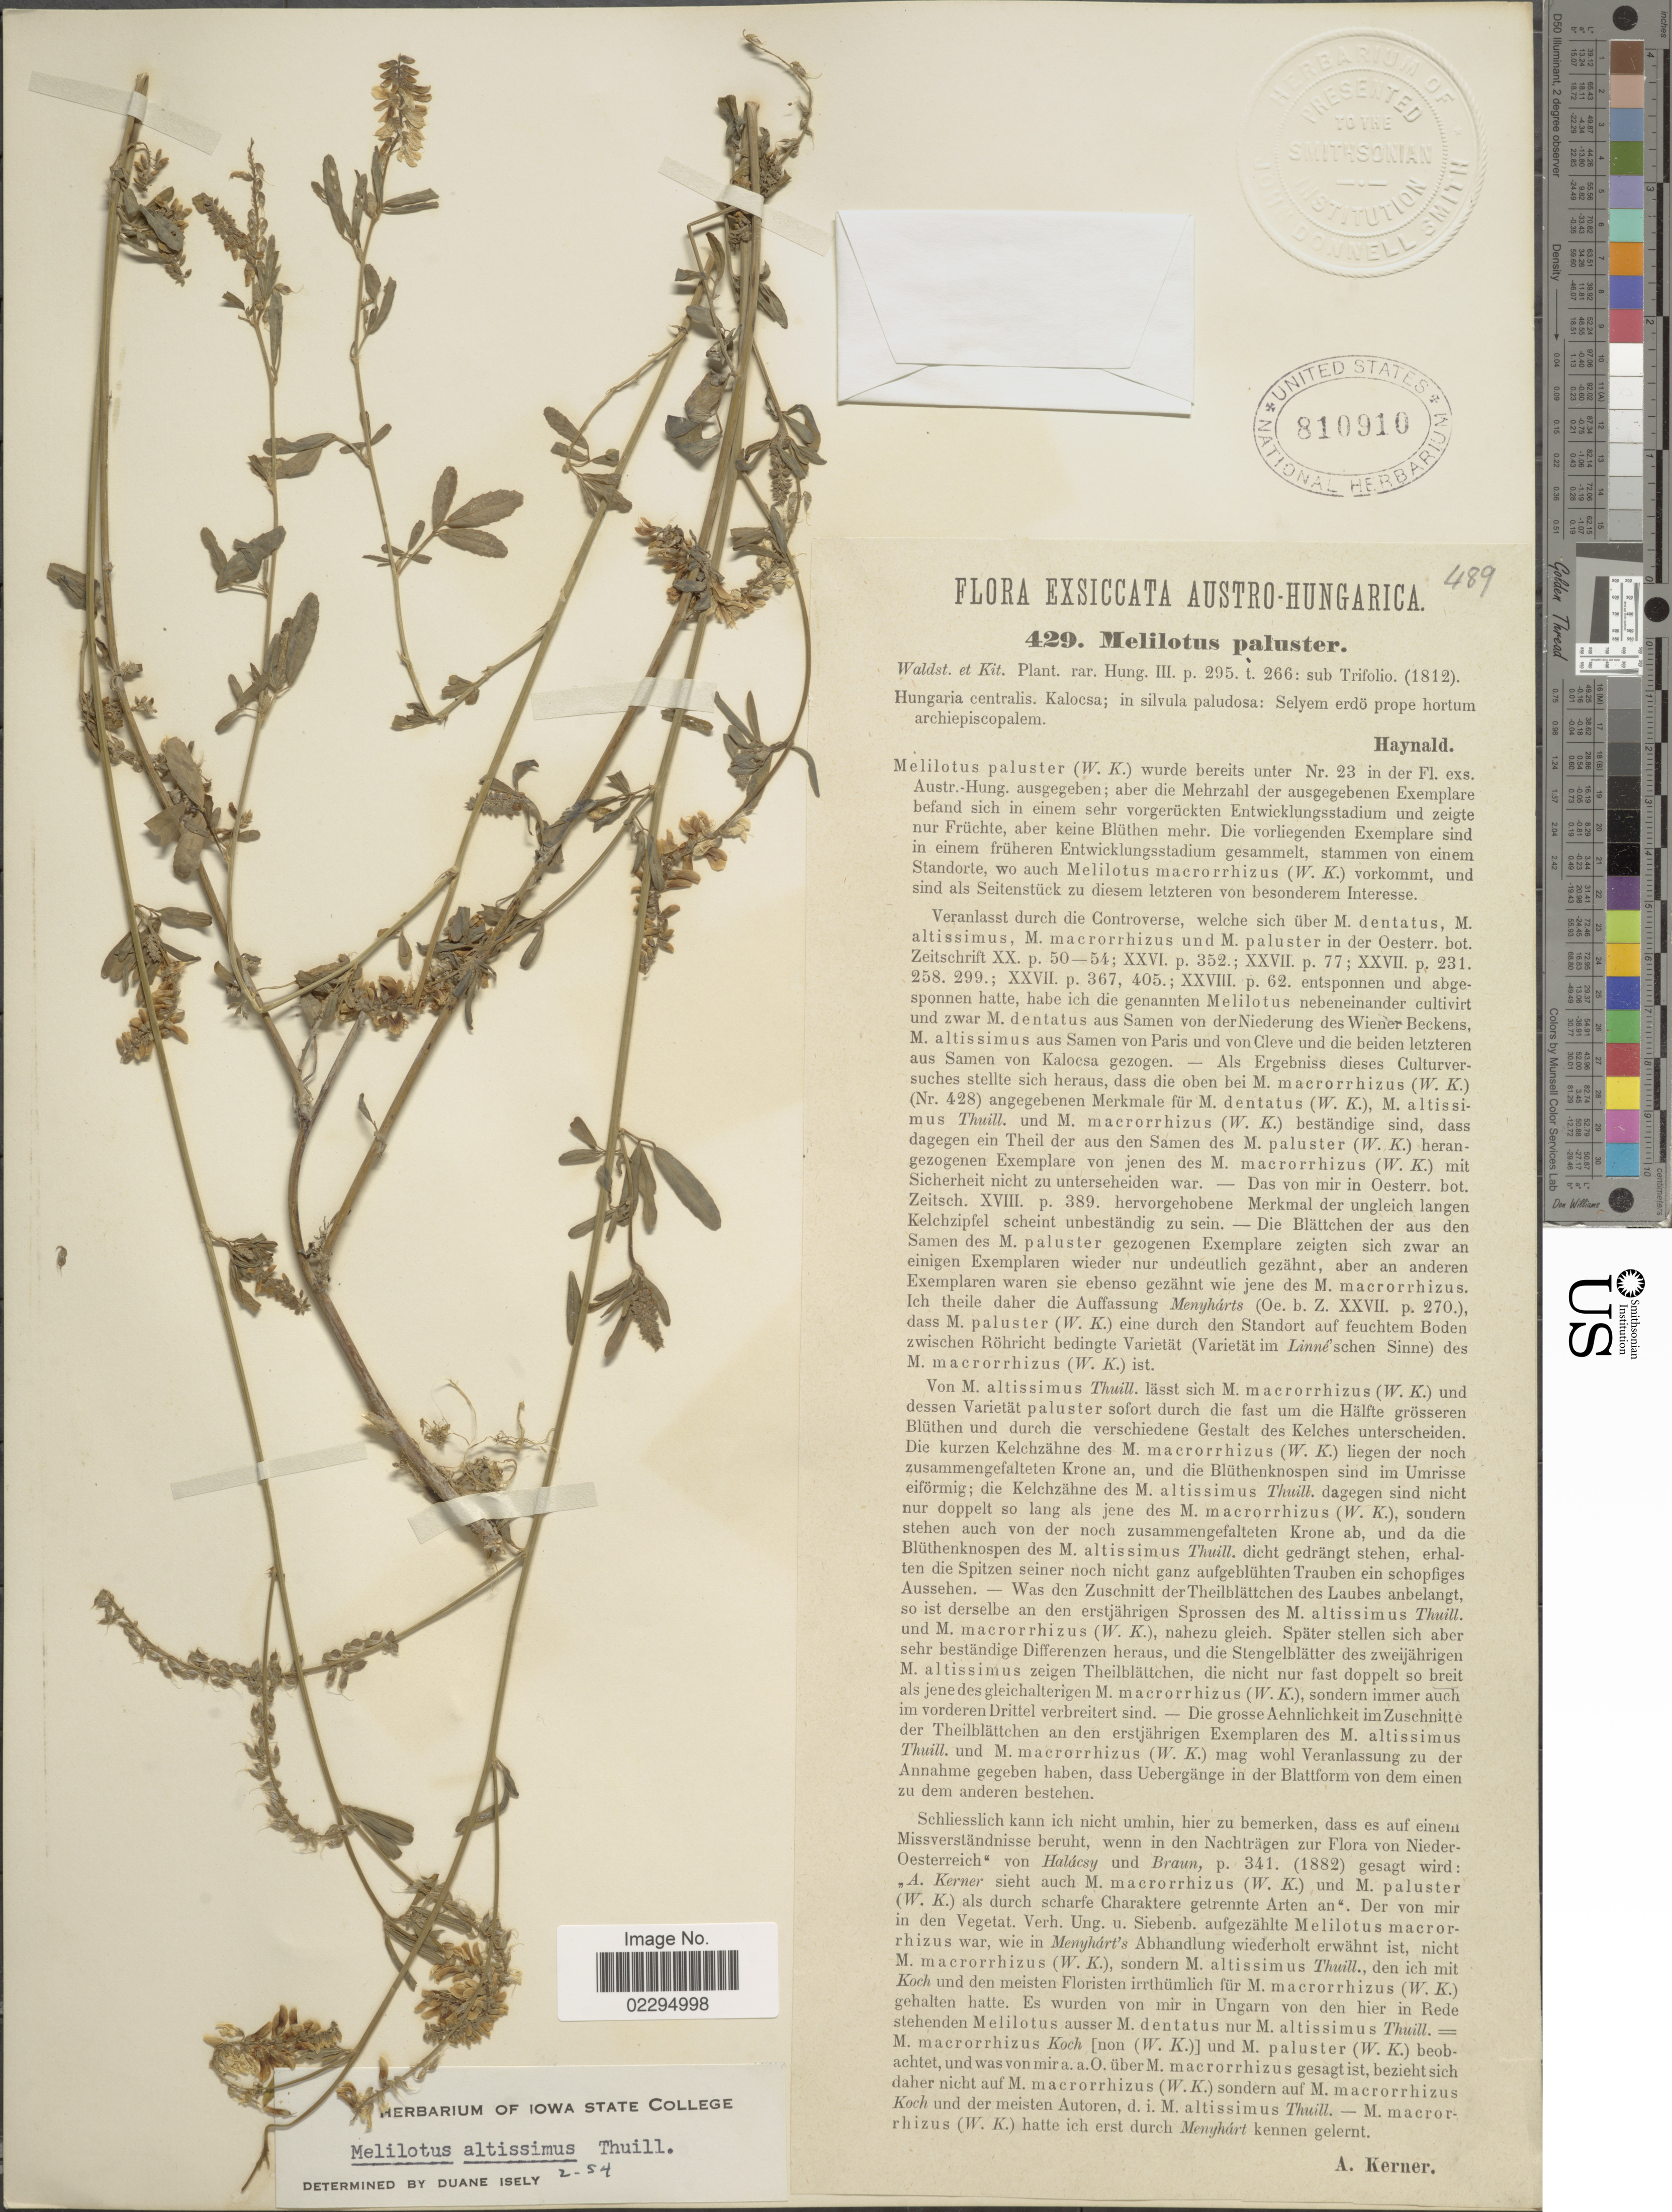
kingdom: Plantae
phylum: Tracheophyta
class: Magnoliopsida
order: Fabales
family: Fabaceae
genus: Melilotus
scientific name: Melilotus altissimus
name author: Thuill.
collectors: -. Haynald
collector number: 429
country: Hungary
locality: Hungaria centralis. Kalocsa; in silvula paludosa: Selyem erdö prope hortum archiepiscopalem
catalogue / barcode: US 810910